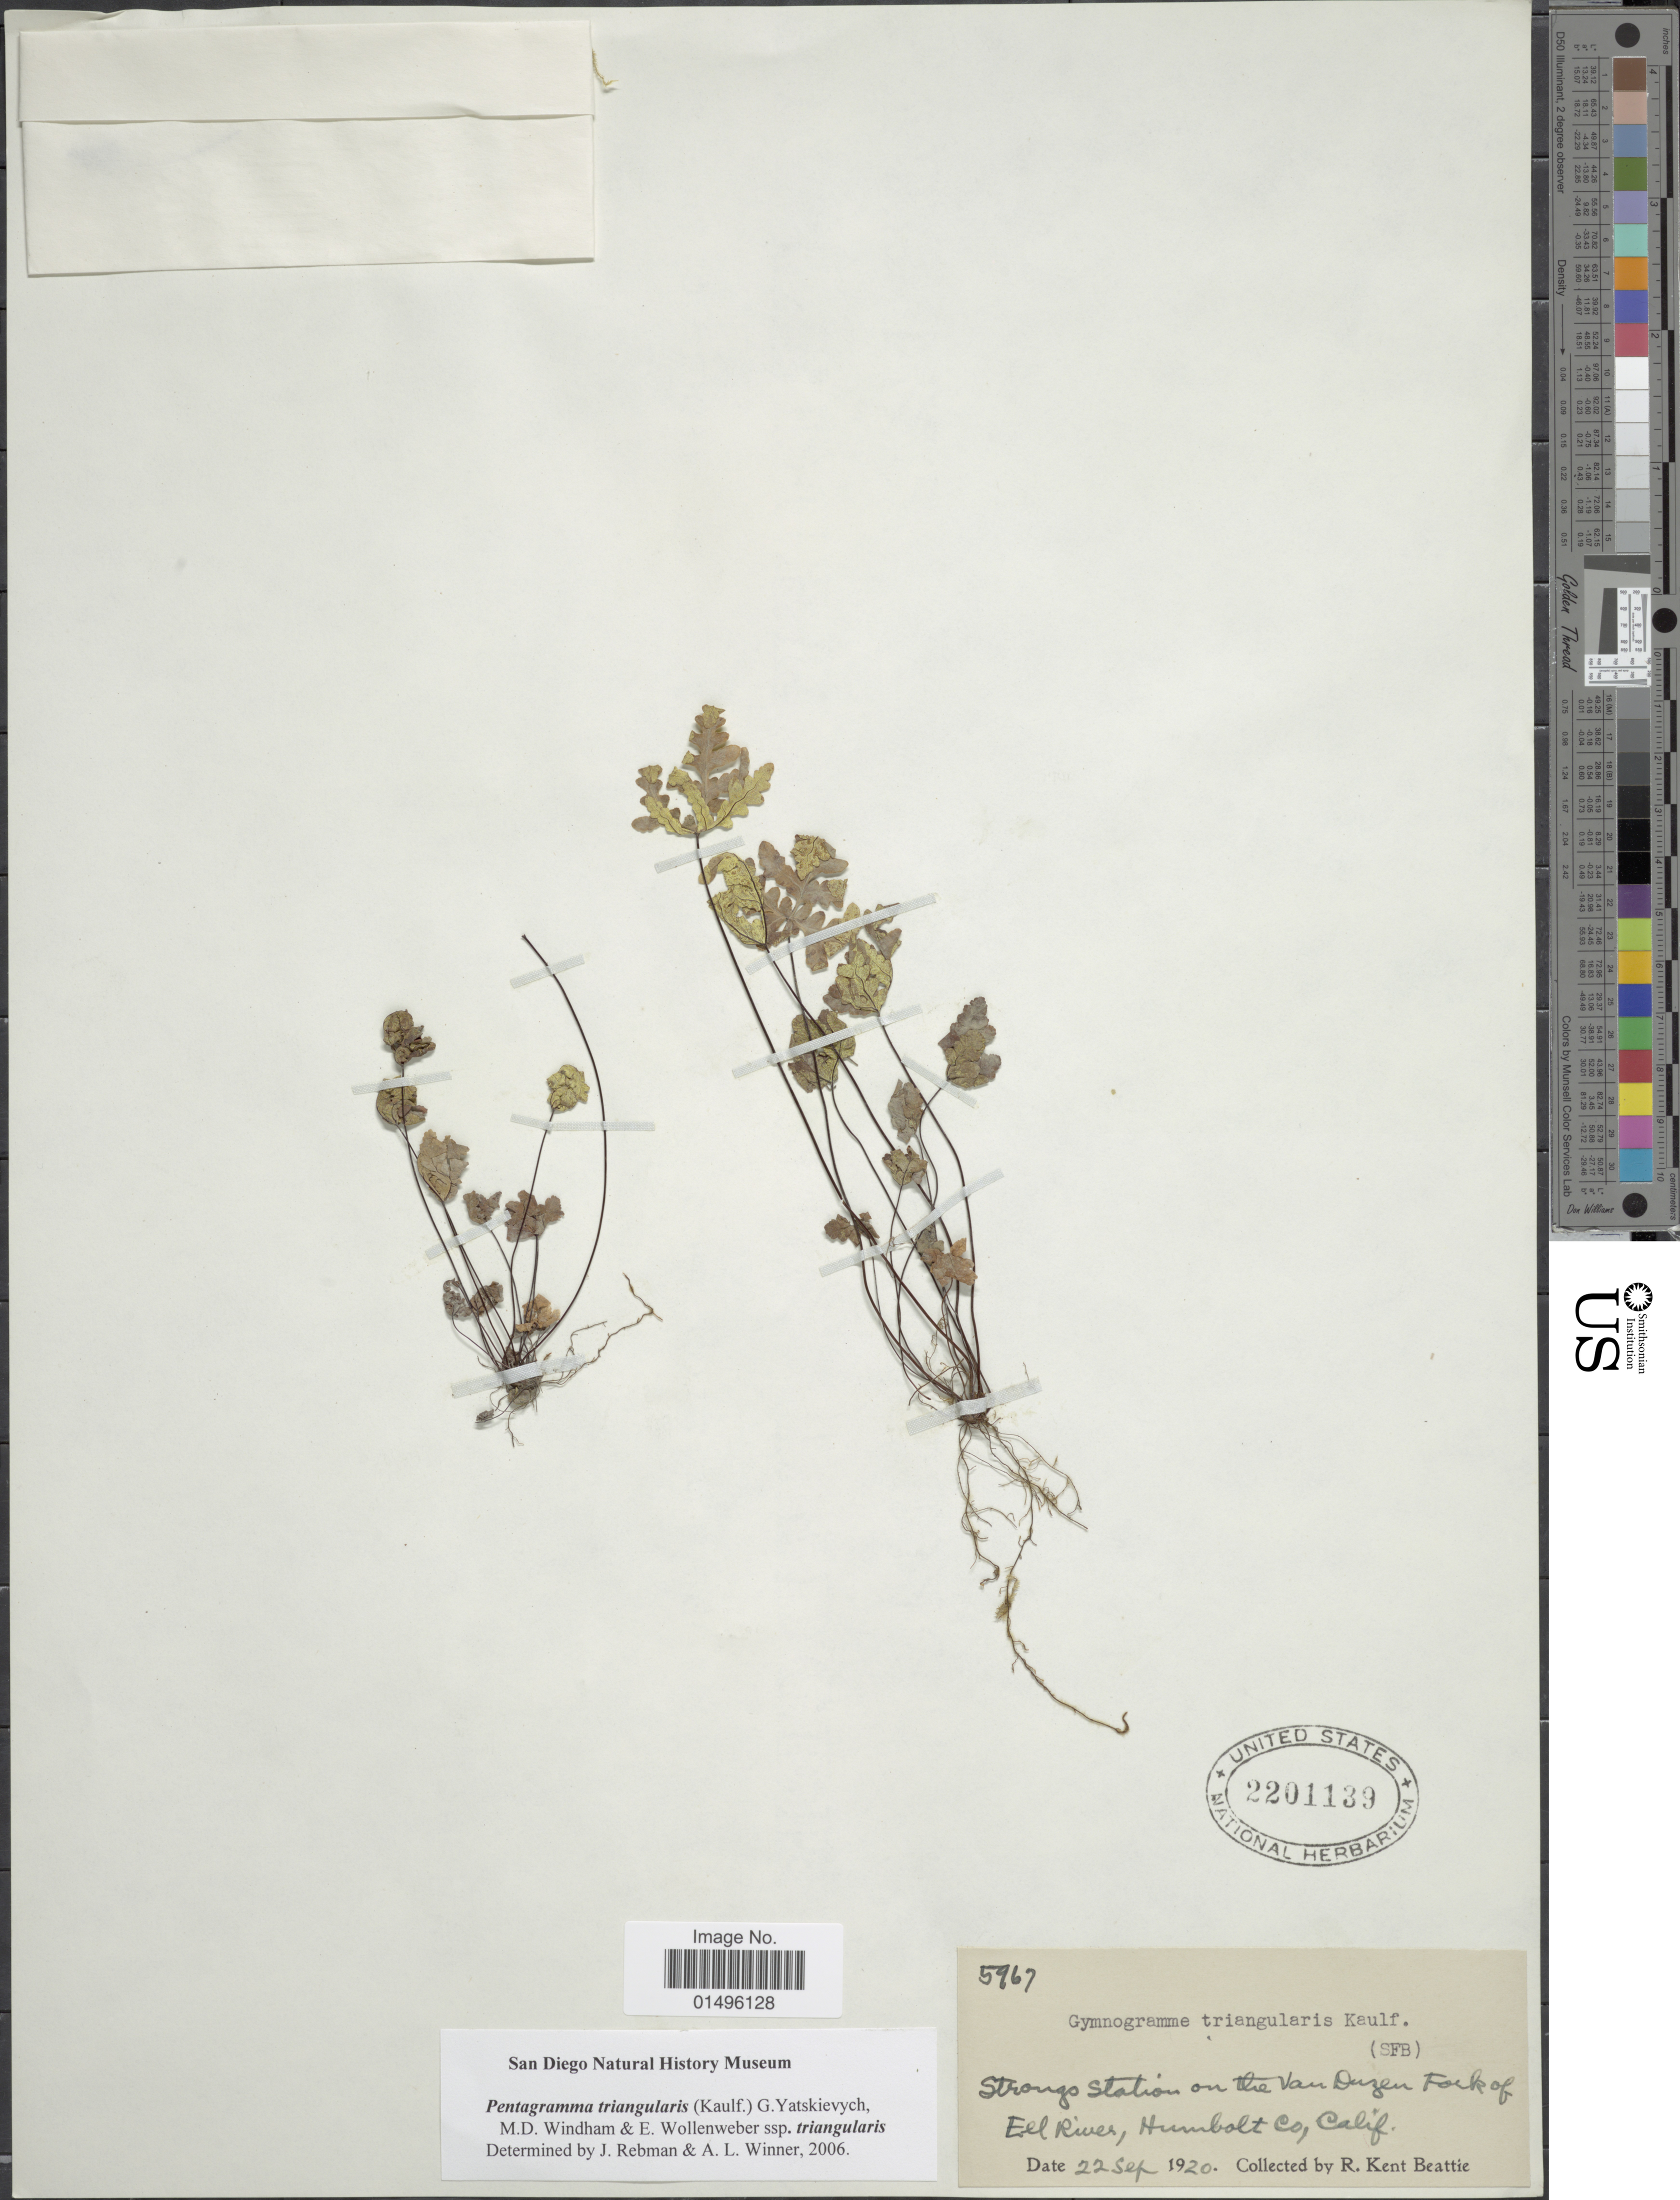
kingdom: Plantae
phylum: Tracheophyta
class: Polypodiopsida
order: Polypodiales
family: Pteridaceae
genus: Pentagramma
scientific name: Pentagramma triangularis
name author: (Kaulf.) Yatsk. et al.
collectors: R. K. Beattie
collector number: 5967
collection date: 1920-09-22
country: United States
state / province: California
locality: California, Strongo Station on the Van Duzen Fork of Eel River, Humbolt Co.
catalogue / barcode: US 2201139